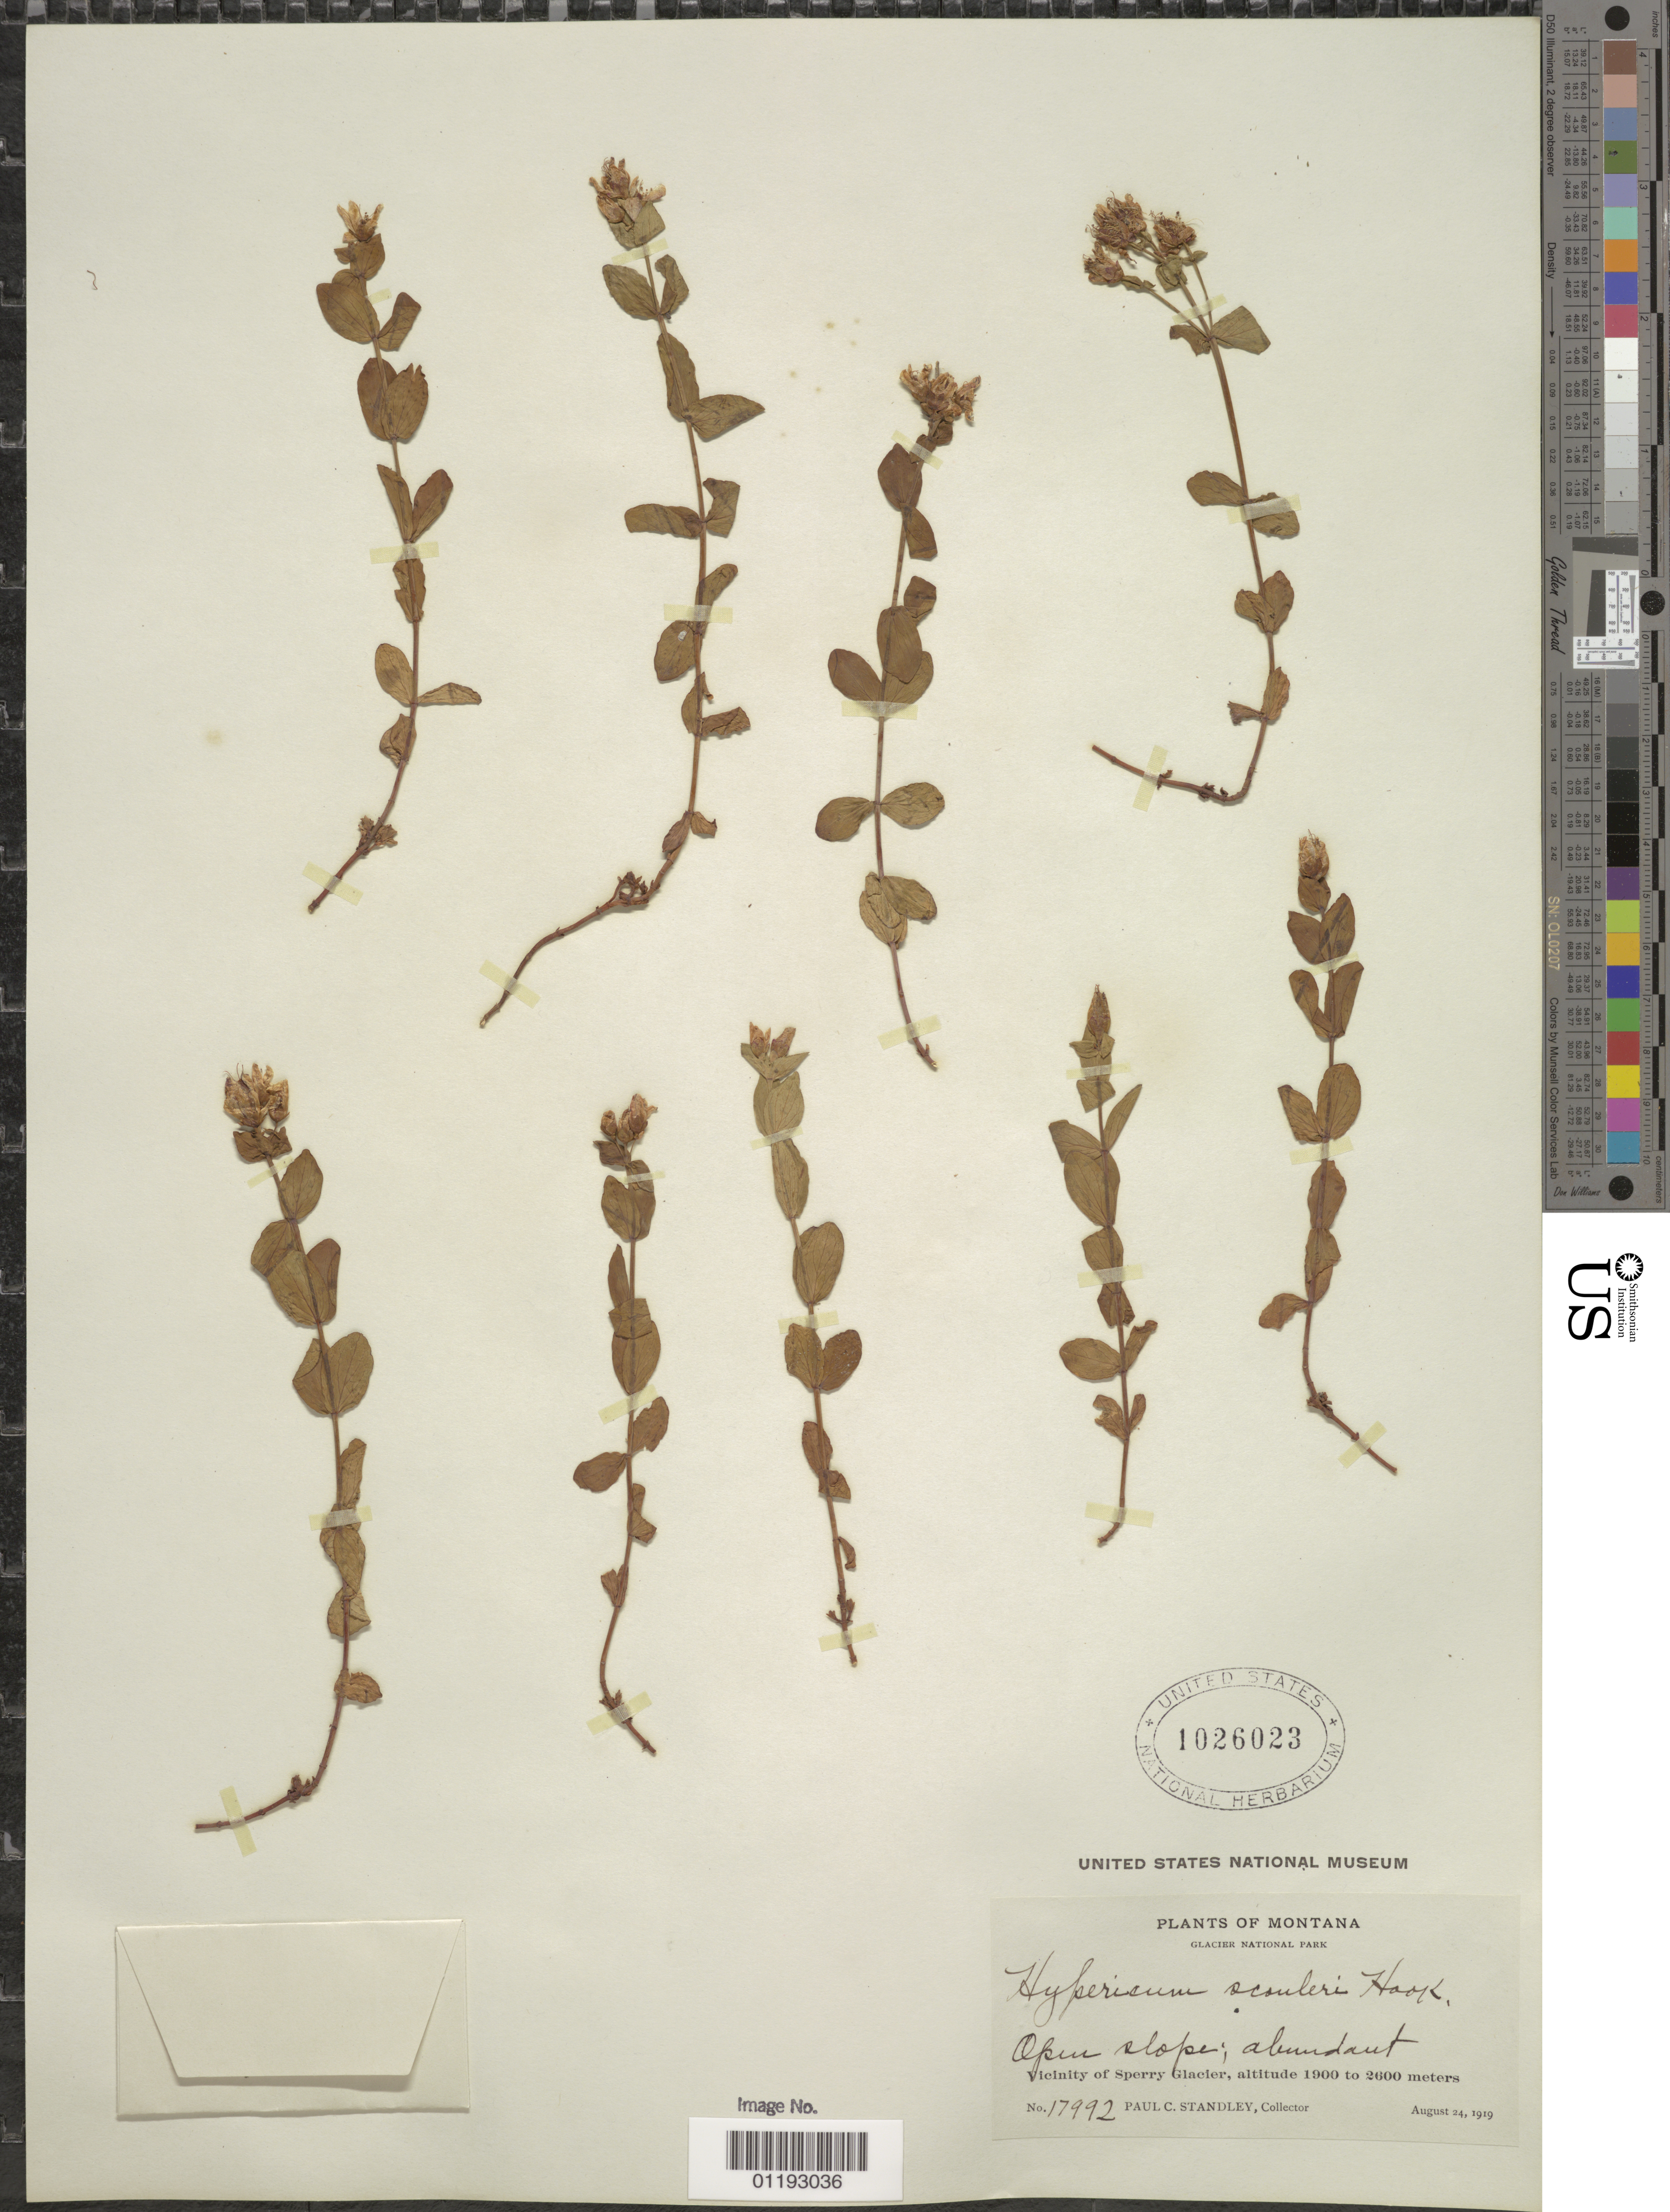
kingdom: Plantae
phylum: Tracheophyta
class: Magnoliopsida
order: Malpighiales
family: Hypericaceae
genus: Hypericum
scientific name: Hypericum scouleri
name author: Hook.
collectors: P. C. Standley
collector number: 17992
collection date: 1919-08-24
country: United States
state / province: Montana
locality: Vicinity of Sperry Glacier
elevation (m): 1900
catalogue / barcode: US 1026023